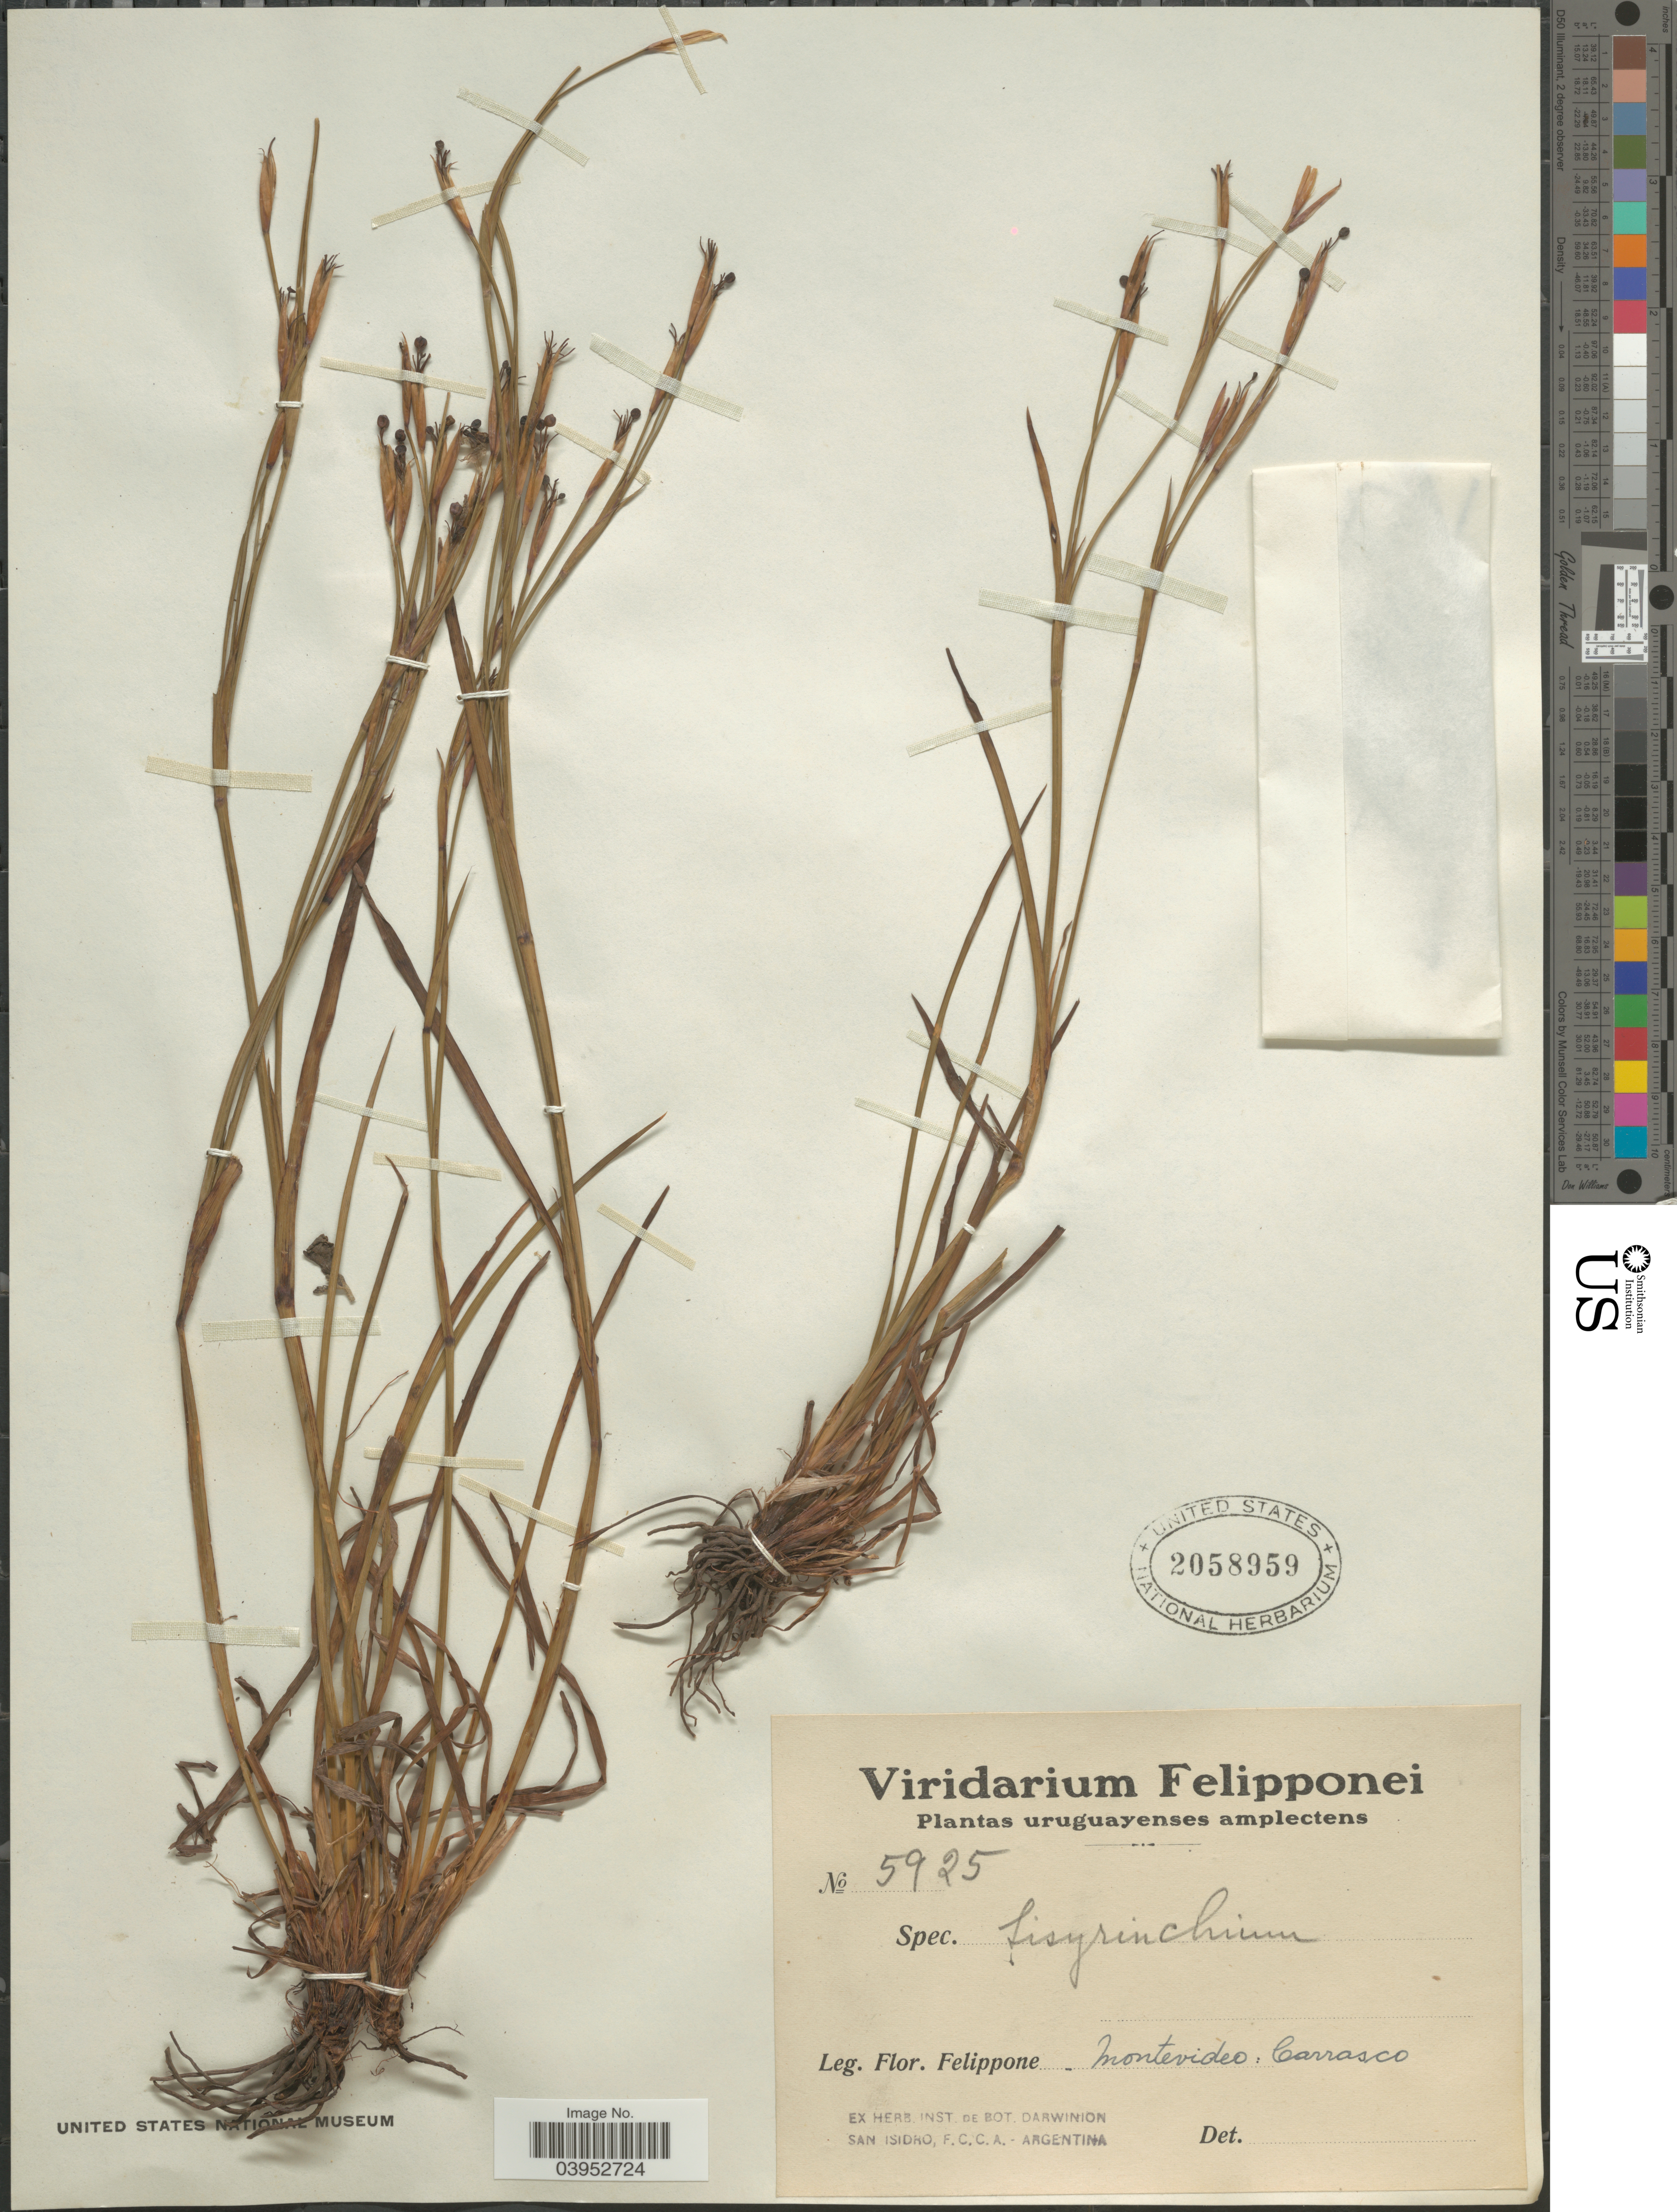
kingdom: Plantae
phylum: Tracheophyta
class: Liliopsida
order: Asparagales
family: Iridaceae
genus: Sisyrinchium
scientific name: Sisyrinchium sp.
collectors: F. Felippone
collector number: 5925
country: Uruguay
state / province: Montevideo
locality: Carrasco.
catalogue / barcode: US 2058959